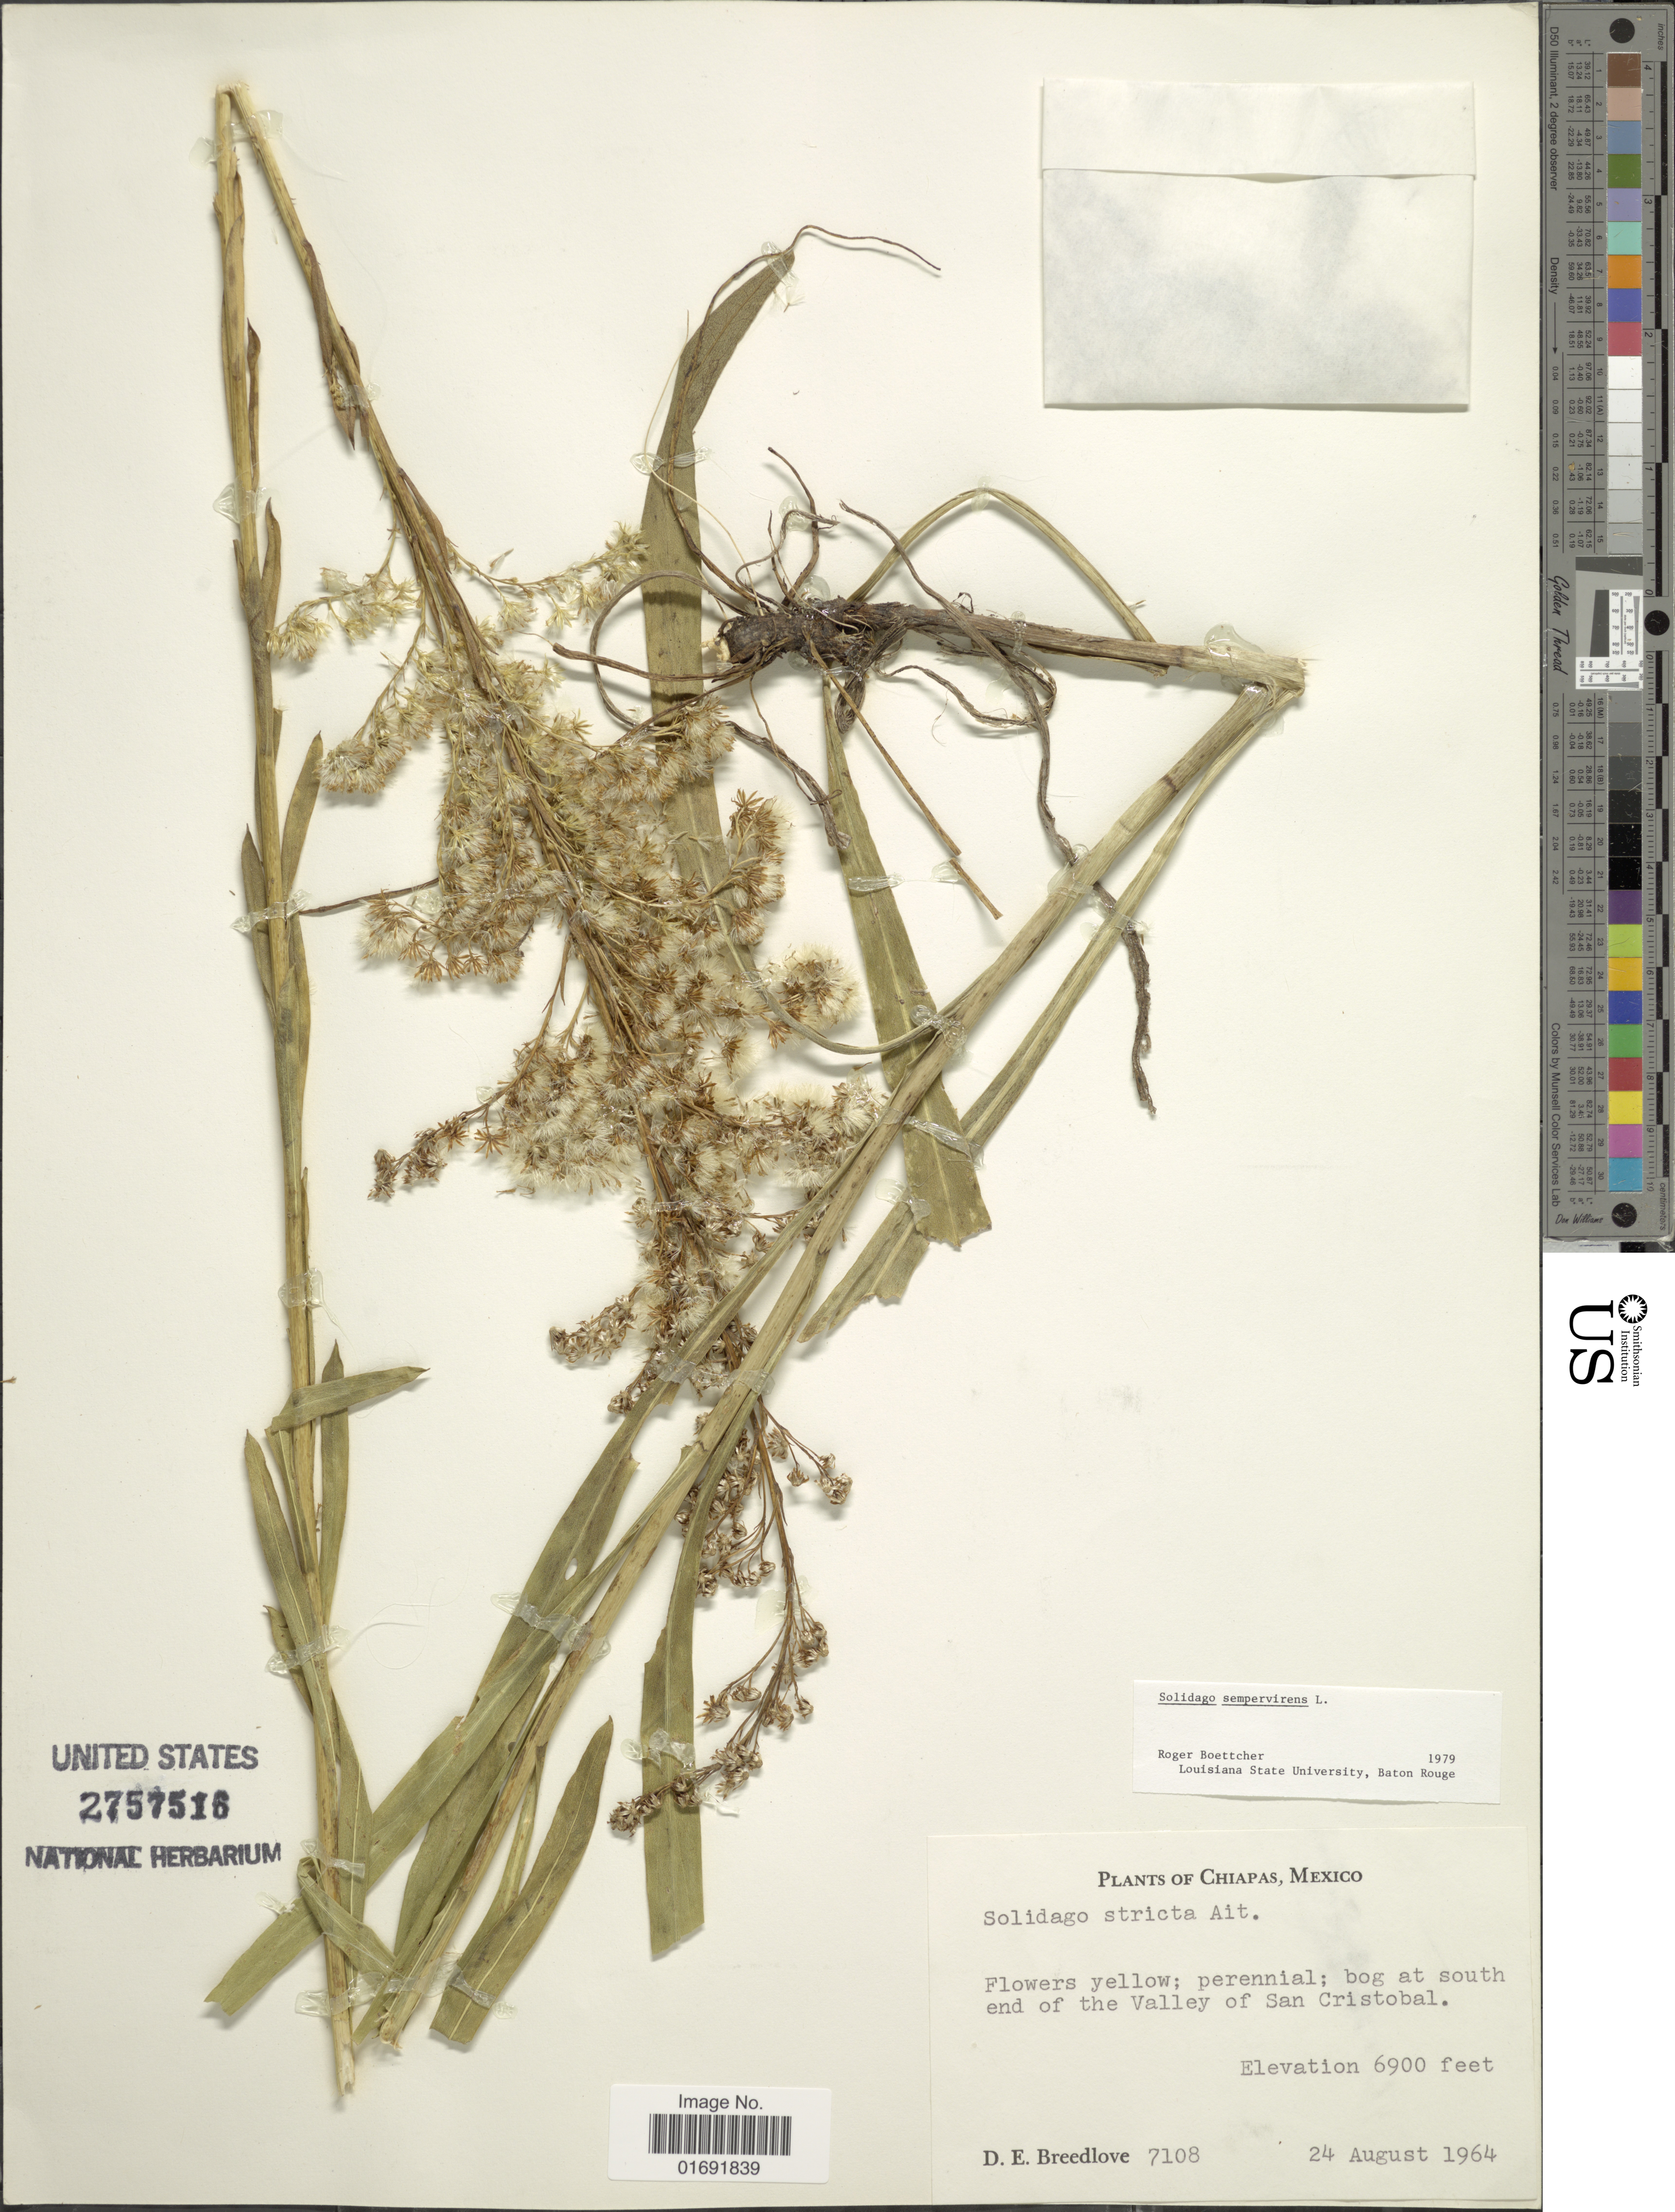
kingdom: Plantae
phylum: Tracheophyta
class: Magnoliopsida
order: Asterales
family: Asteraceae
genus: Solidago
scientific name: Solidago sempervirens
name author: L.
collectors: D. E. Breedlove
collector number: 7108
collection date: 1964-08-24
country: Mexico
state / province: Chiapas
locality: Bog at south end of the Valley of San Cristobal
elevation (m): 2103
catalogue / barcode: US 2757516